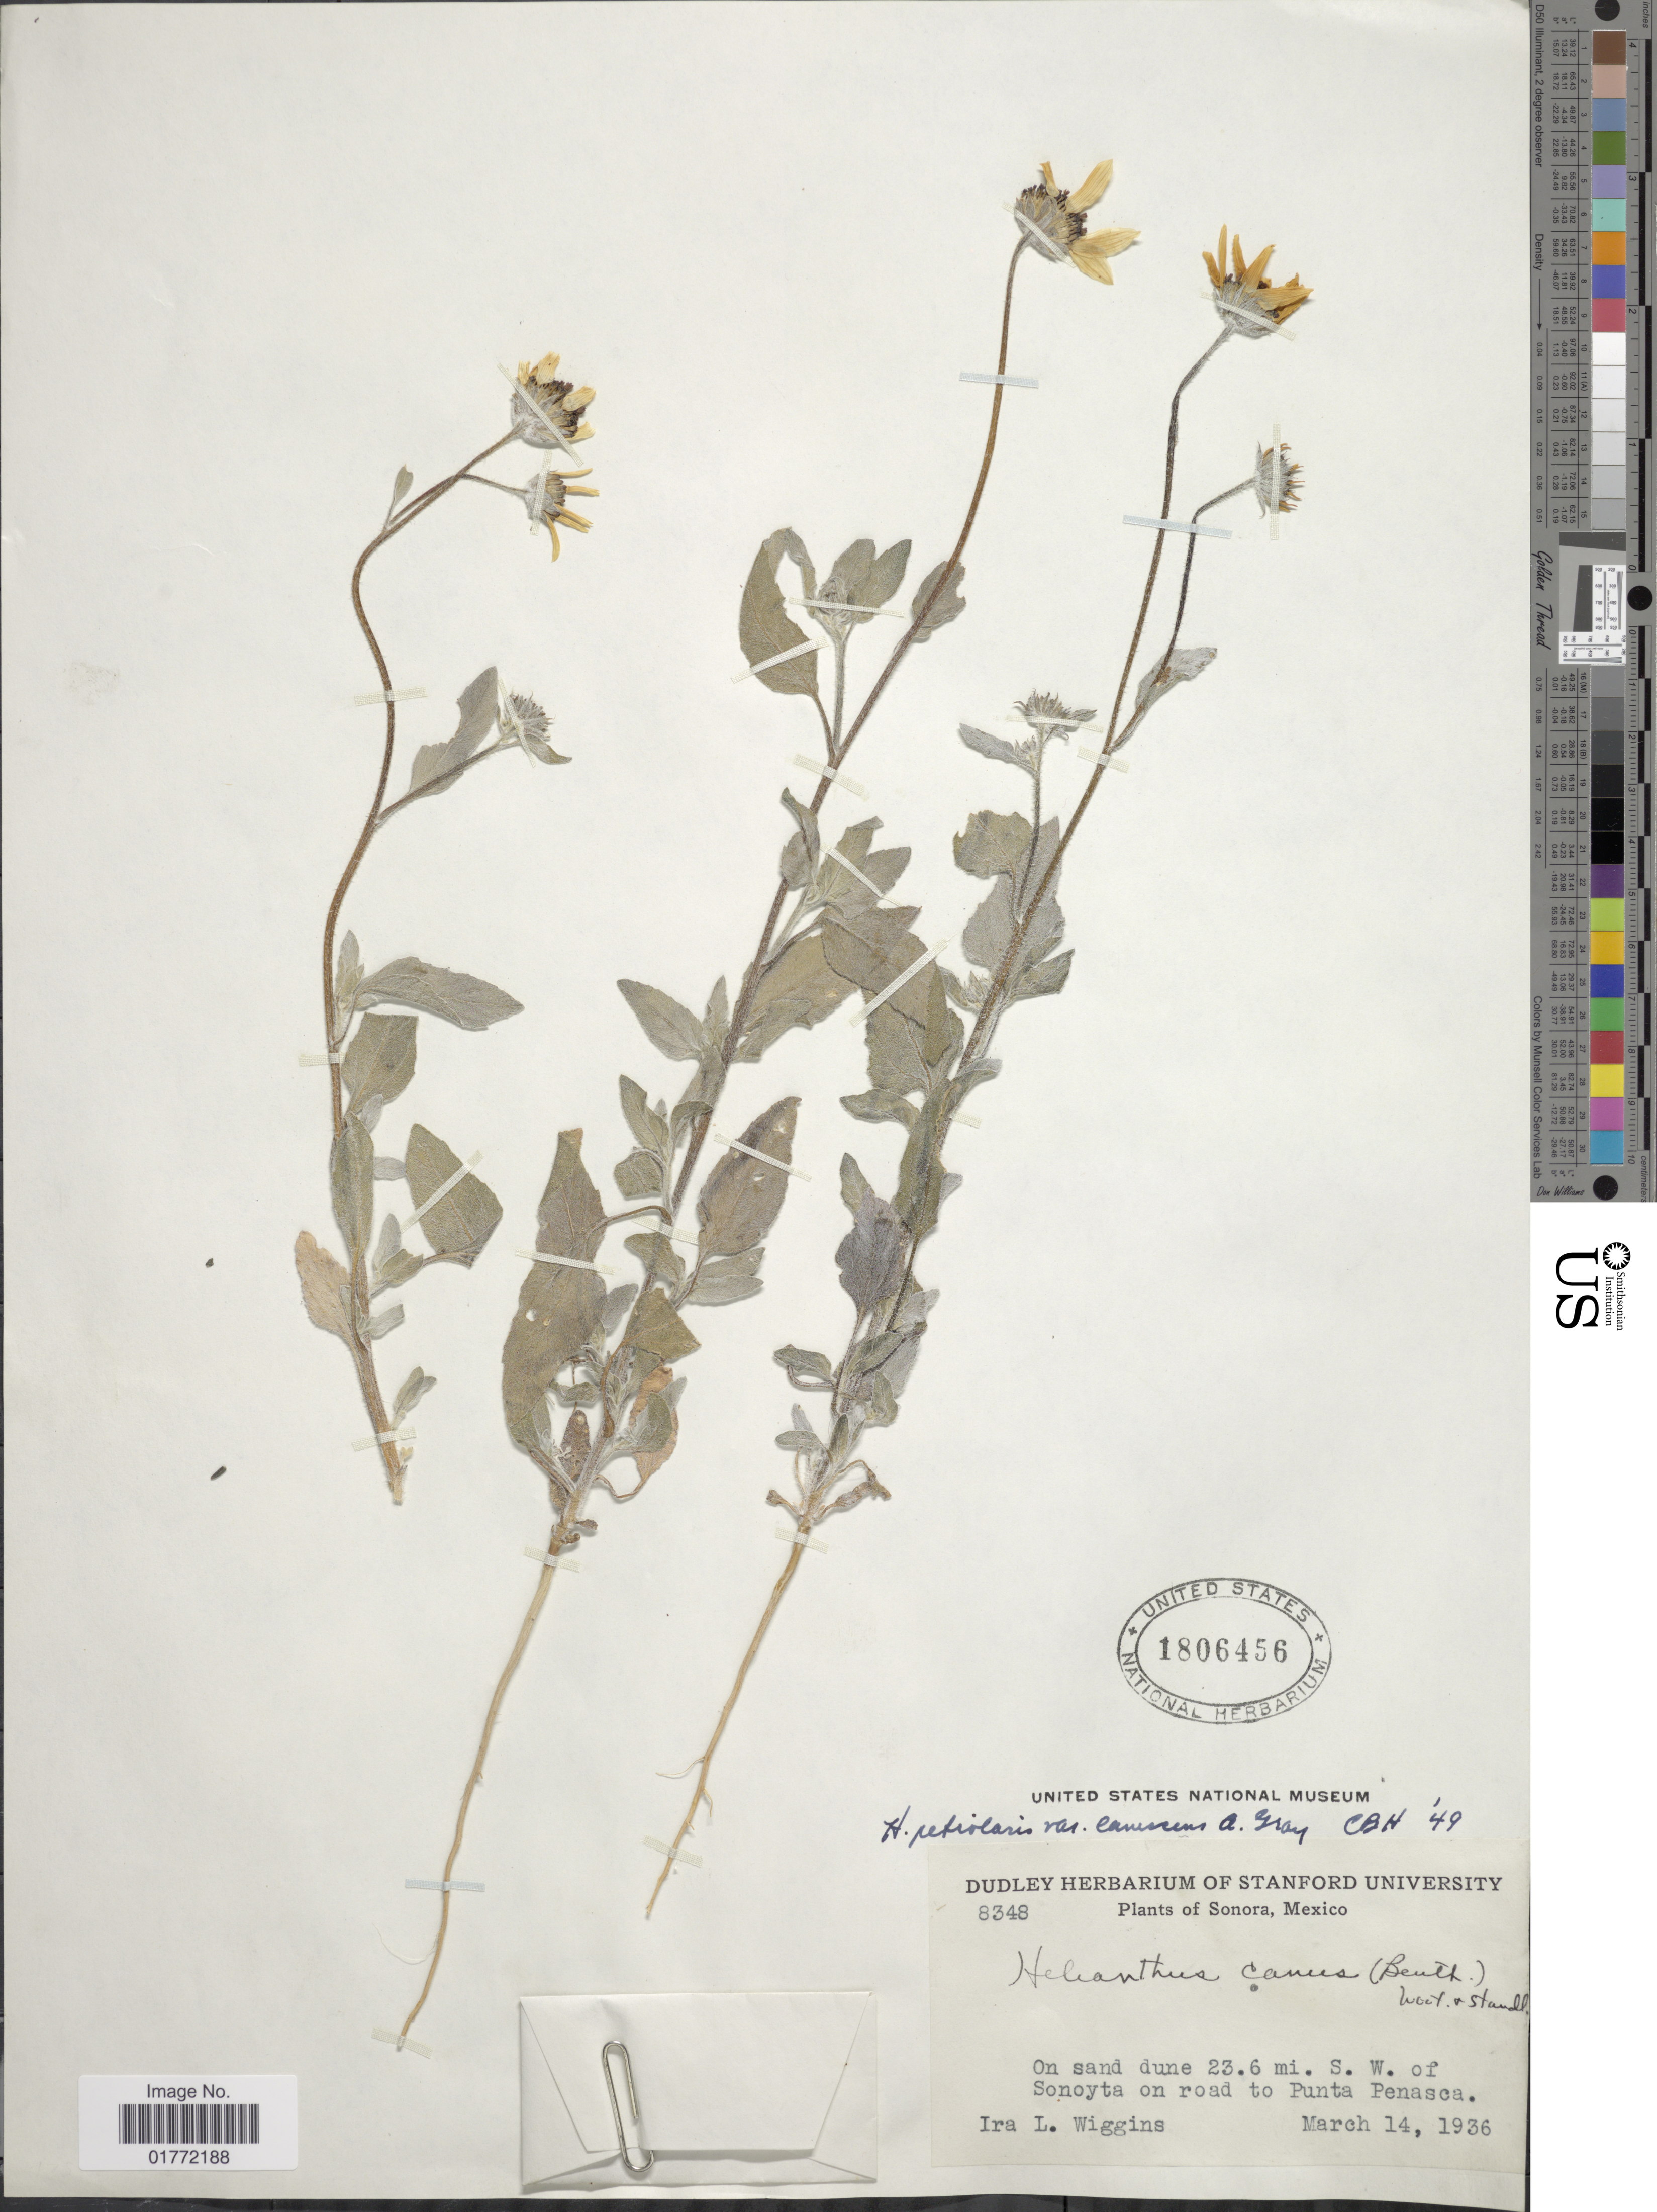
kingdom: Plantae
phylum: Tracheophyta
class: Magnoliopsida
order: Asterales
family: Asteraceae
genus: Helianthus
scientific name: Helianthus petiolaris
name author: Nutt.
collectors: I. L. Wiggins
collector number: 8348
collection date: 1936-03-14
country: Mexico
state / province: Sonora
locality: On sand dune 23.6 mi. S.W. of Sonoyta on road to Punta Penasca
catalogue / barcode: US 1806456